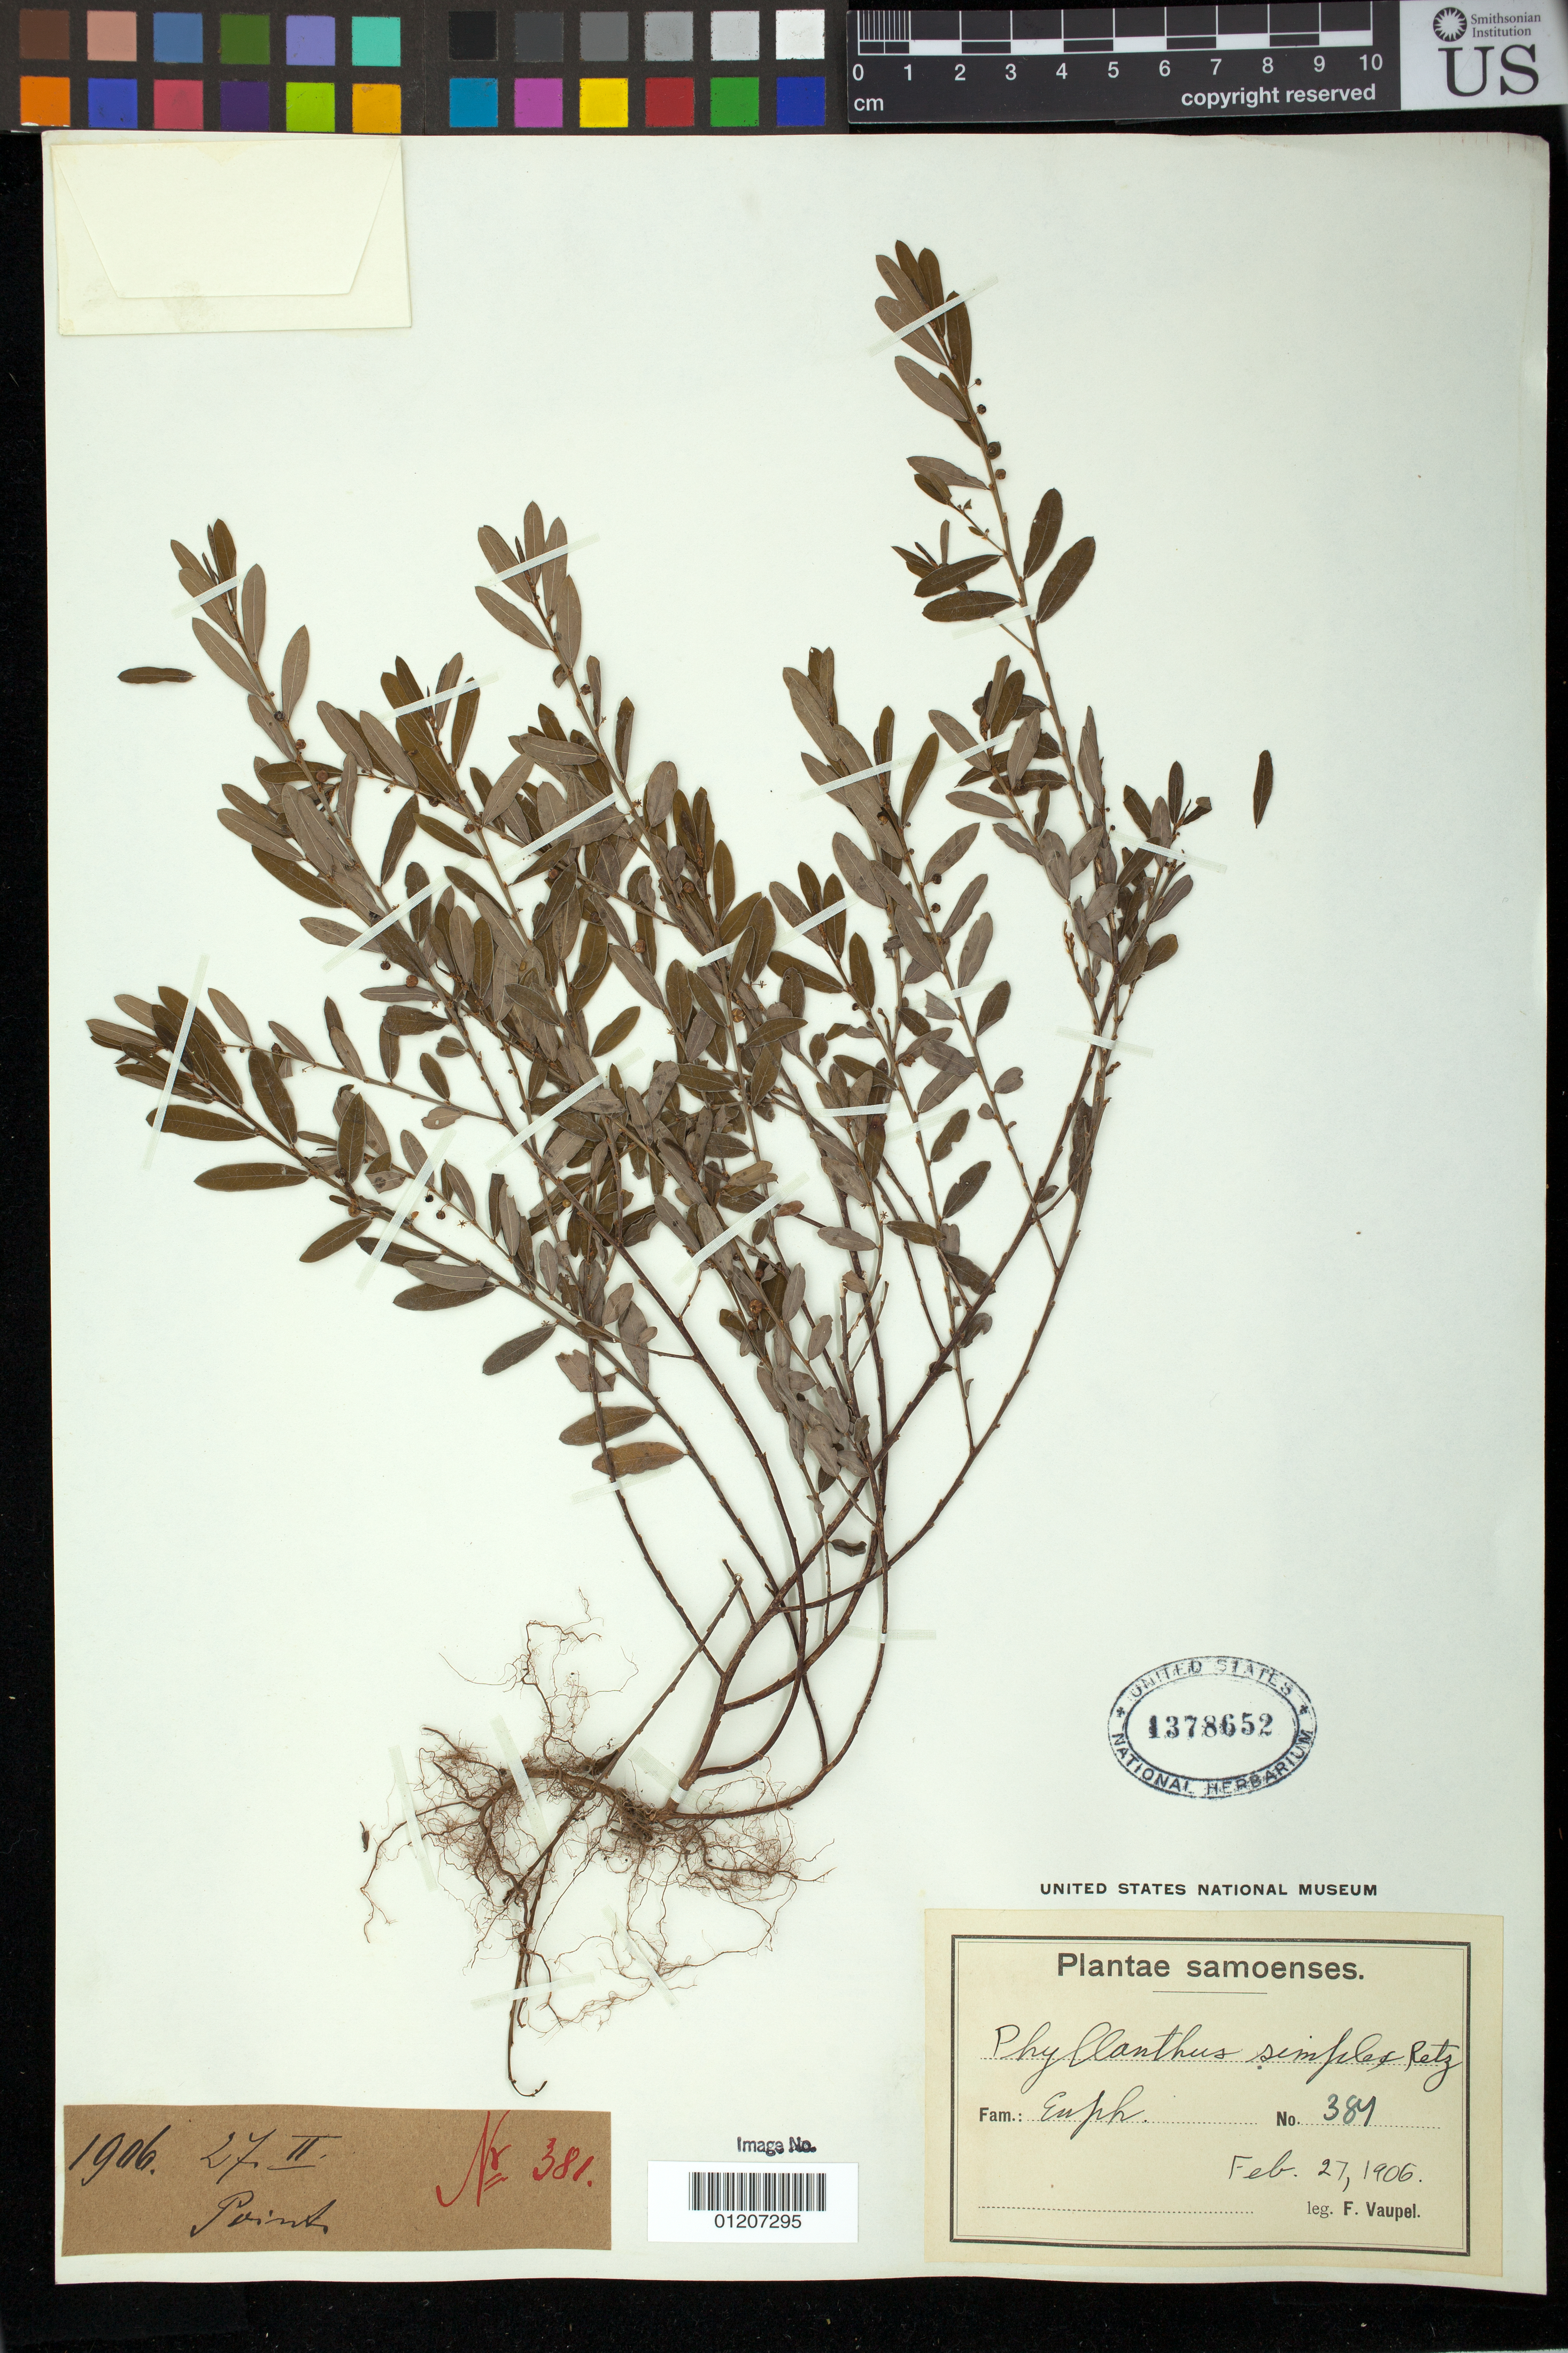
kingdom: Plantae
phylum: Tracheophyta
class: Magnoliopsida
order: Malpighiales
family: Phyllanthaceae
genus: Phyllanthus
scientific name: Phyllanthus virgatus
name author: G. Forst.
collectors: F. Vaupel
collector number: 381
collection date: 1906-02-27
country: Samoa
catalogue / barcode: US 1378652